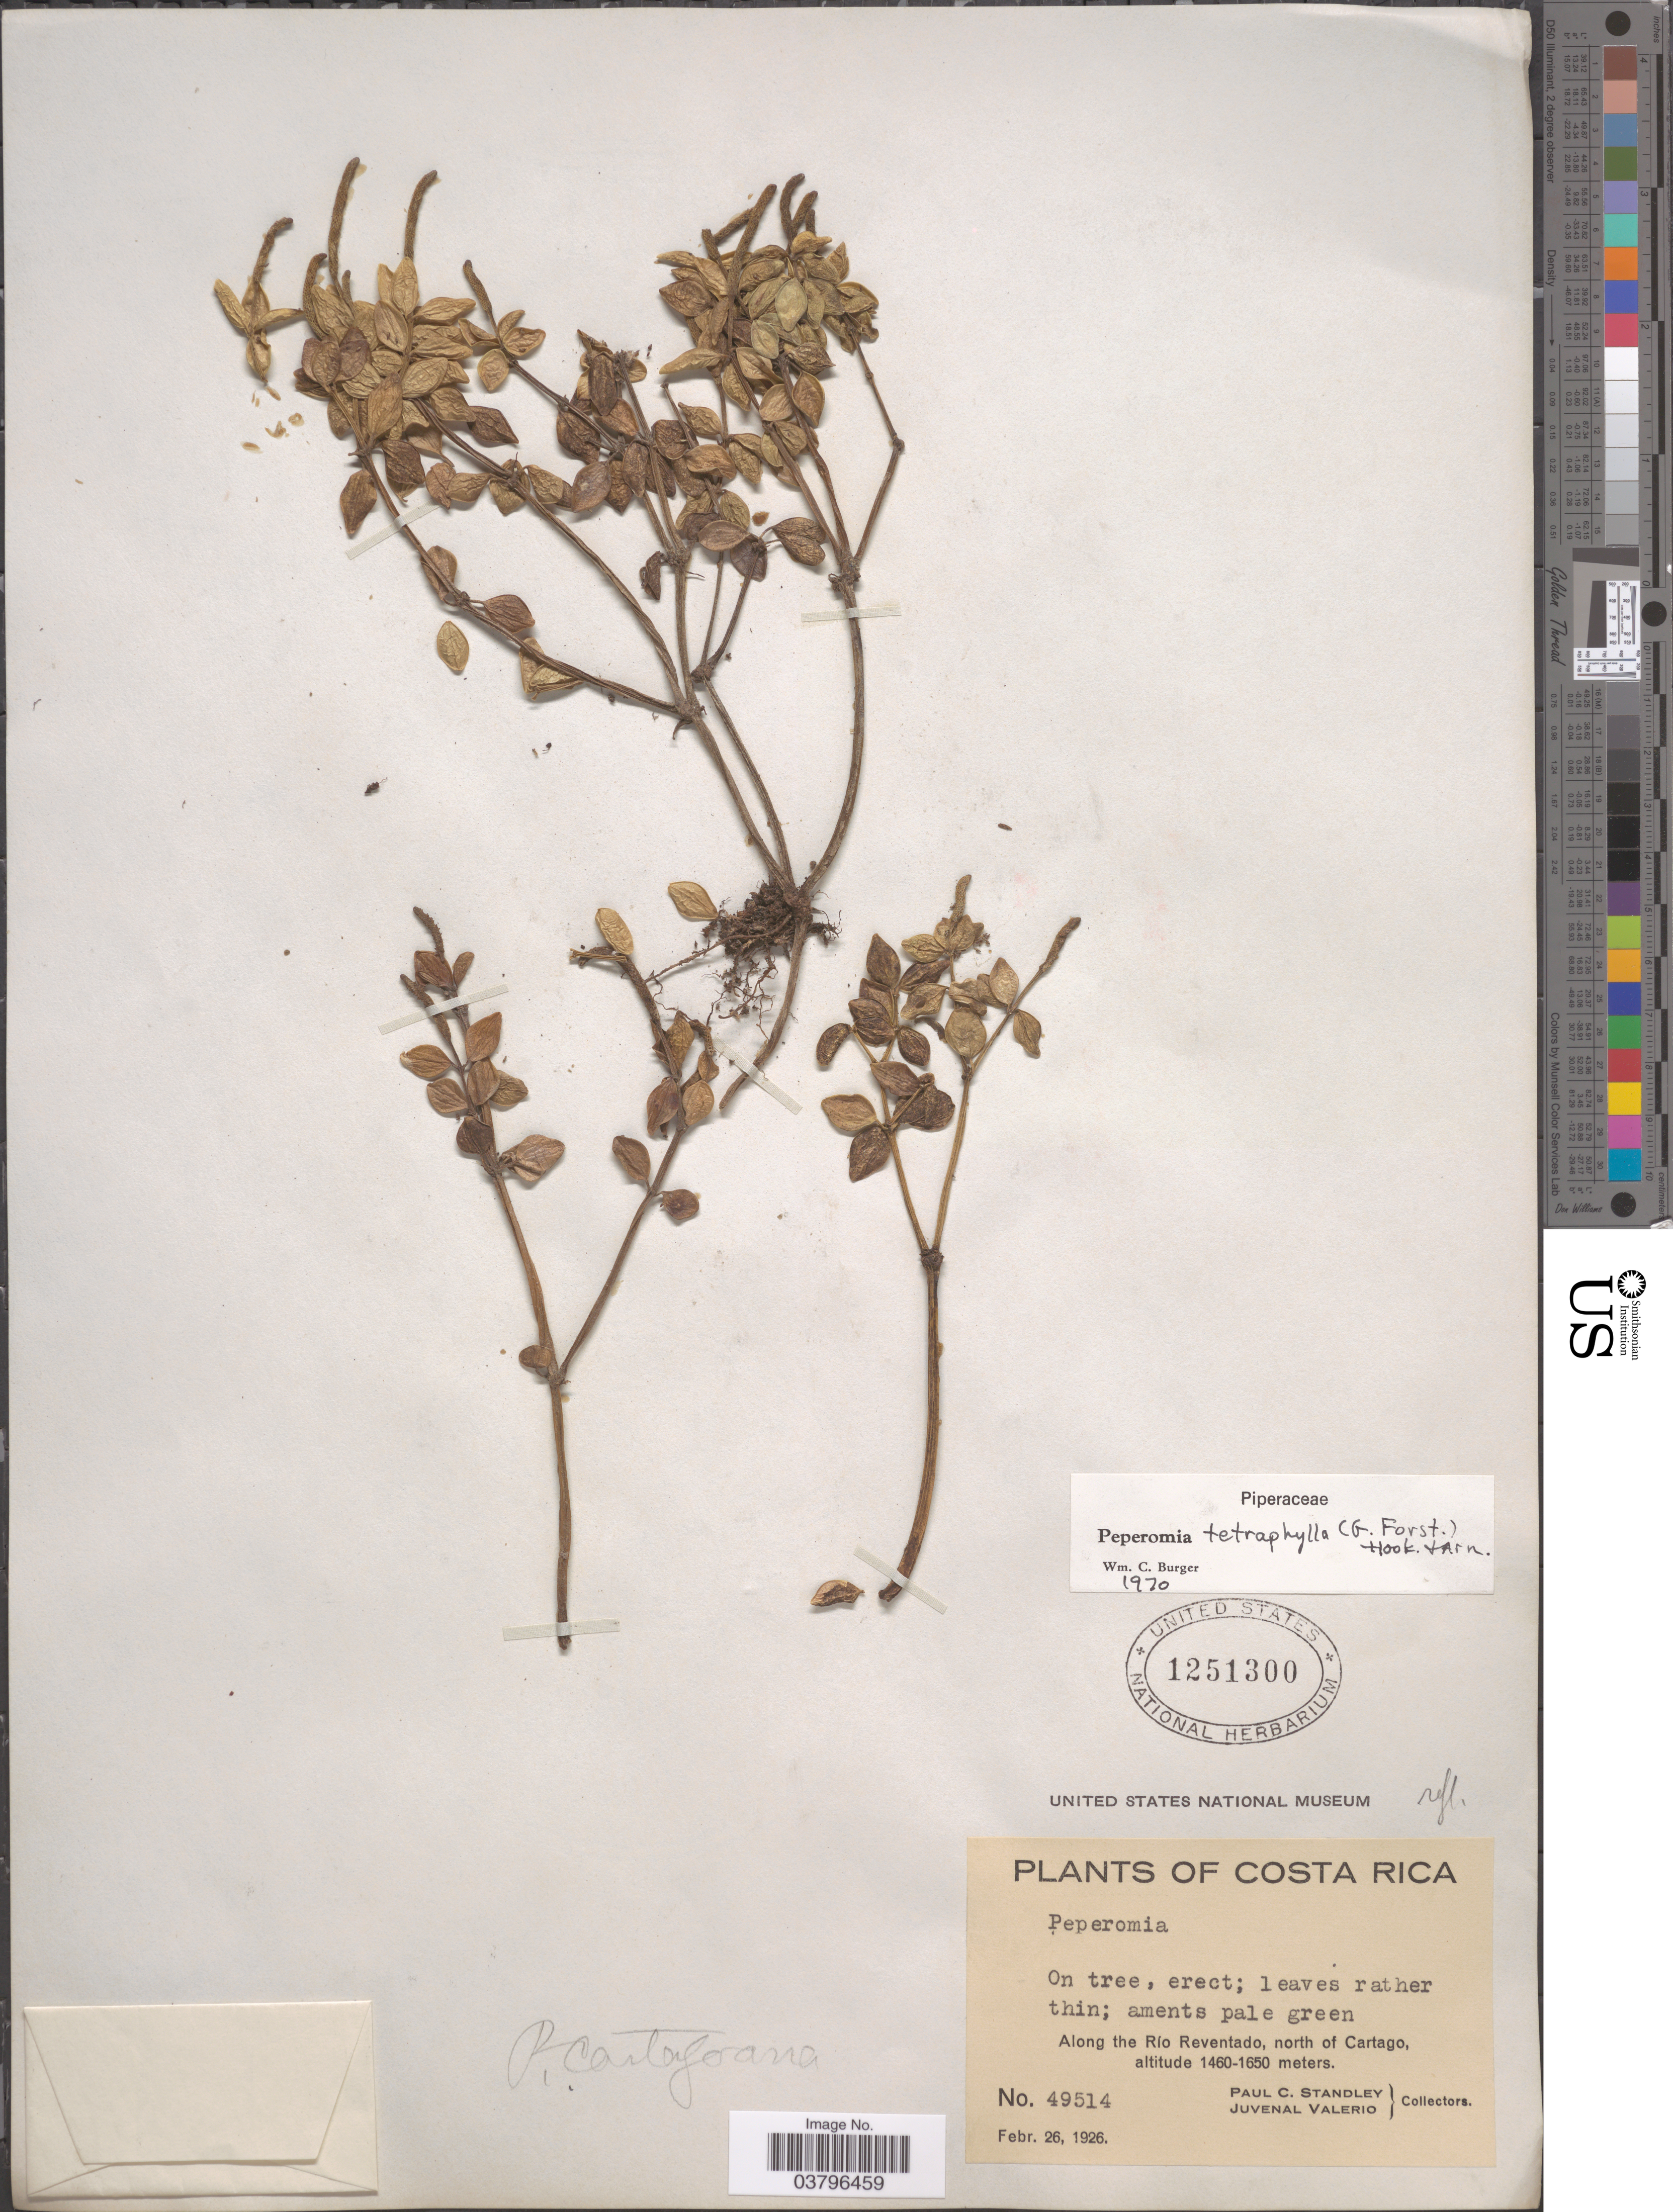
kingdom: Plantae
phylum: Tracheophyta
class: Magnoliopsida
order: Piperales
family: Piperaceae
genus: Peperomia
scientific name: Peperomia tetraphylla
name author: (G. Forst.) Hook. & Arn.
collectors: P. C. Standley & J. Valerio R.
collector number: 49514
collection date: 1926-02-26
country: Costa Rica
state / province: Cartago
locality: Along the Río Reventado, north of Cartago.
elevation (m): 1460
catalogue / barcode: US 1251300